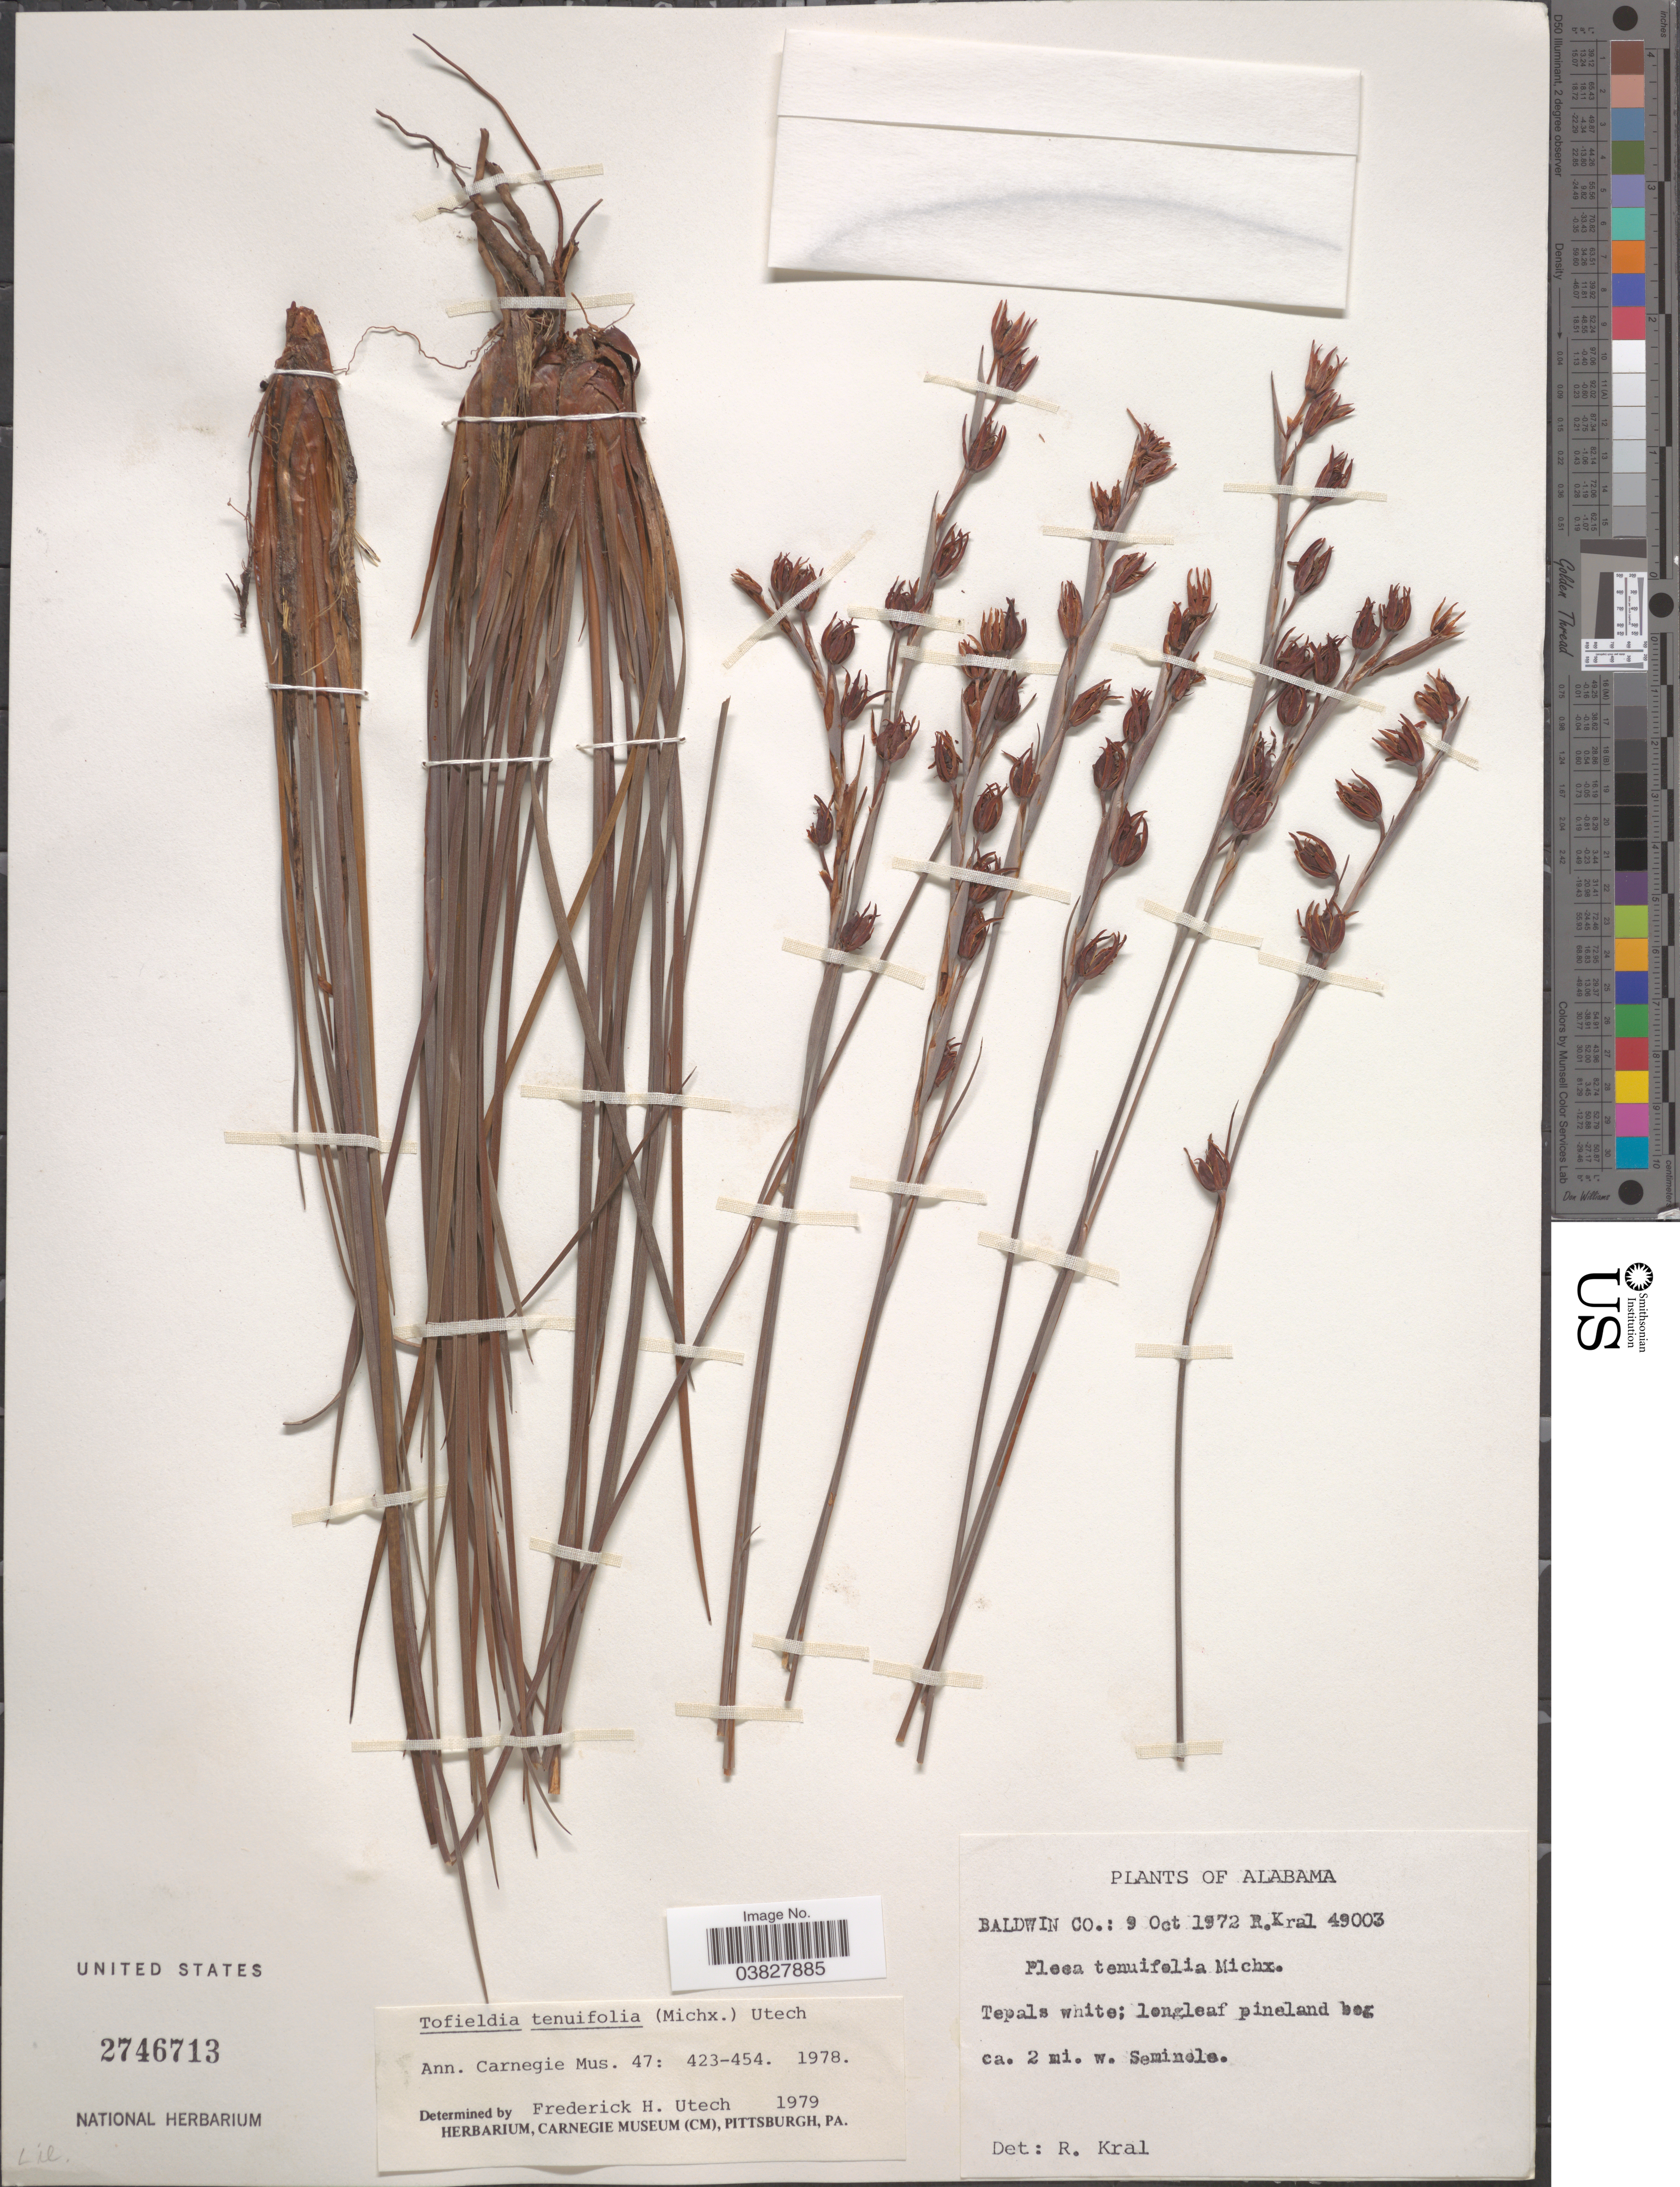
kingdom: Plantae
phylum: Tracheophyta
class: Liliopsida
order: Alismatales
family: Tofieldiaceae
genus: Pleea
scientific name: Pleea tenuifolia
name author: Michx.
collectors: R. Kral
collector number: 49003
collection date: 1972-10-09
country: United States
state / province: Alabama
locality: Ca. 2 mi. w. Seminele.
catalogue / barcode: US 2746713